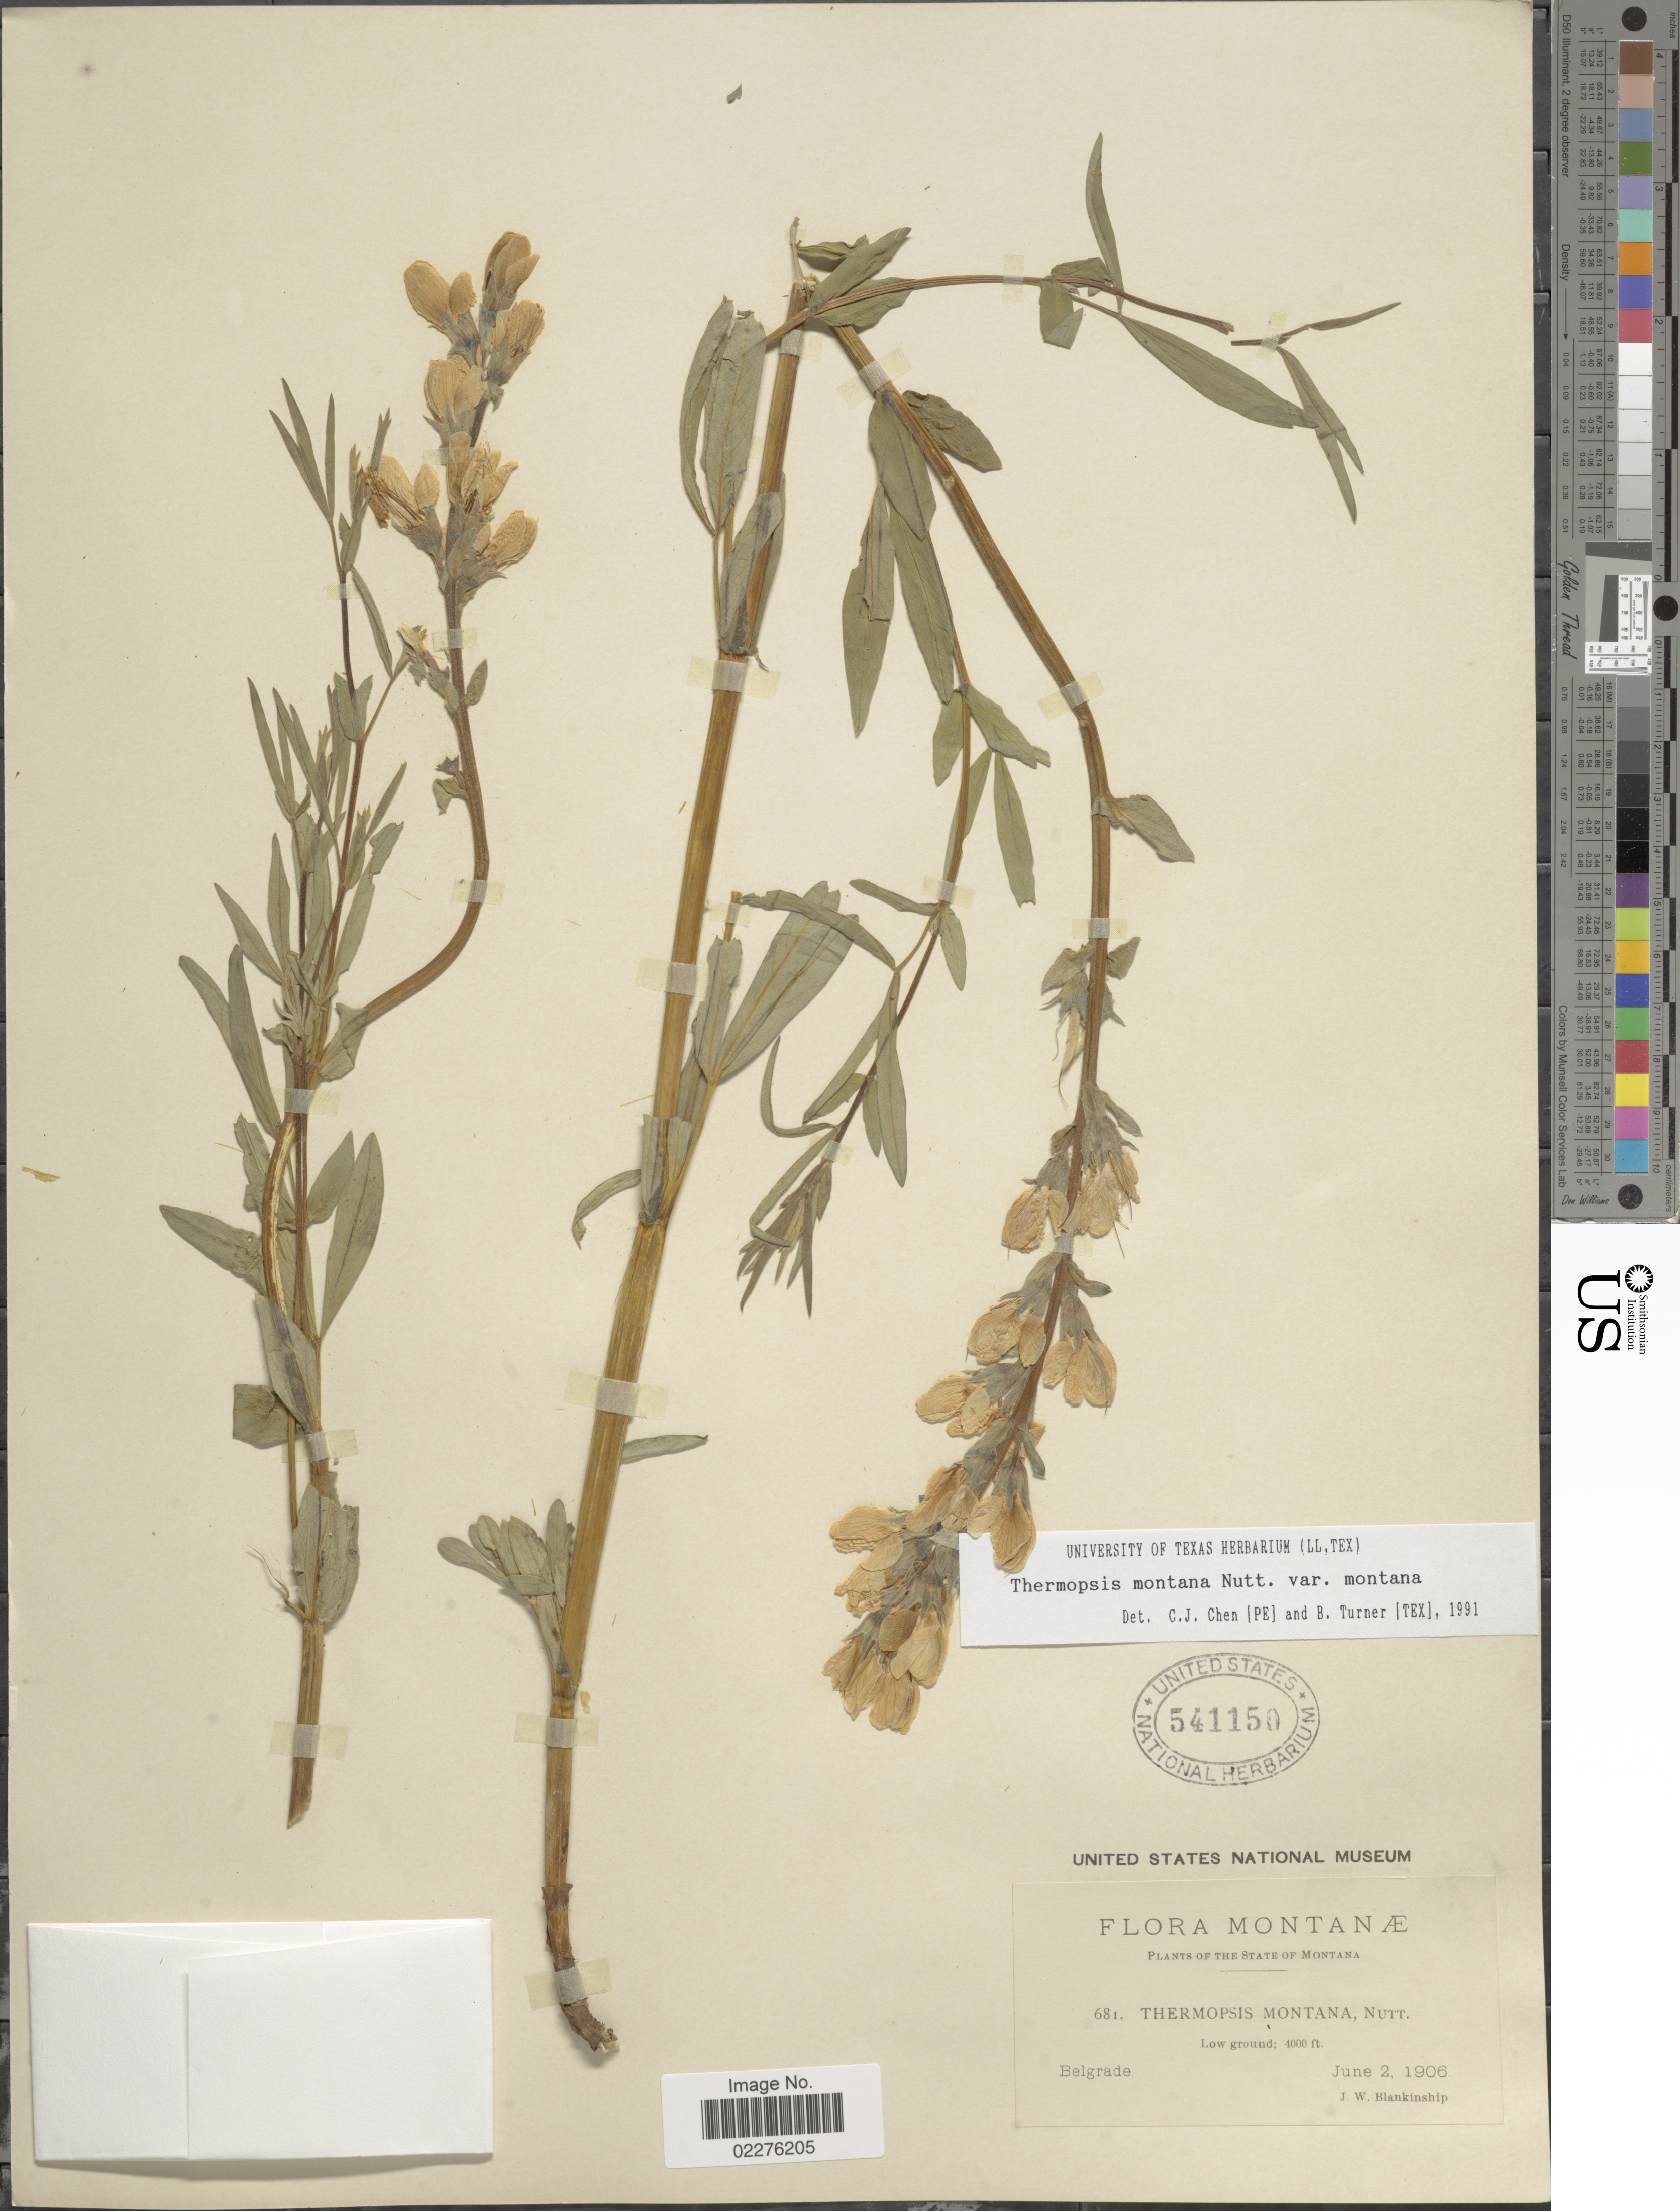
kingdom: Plantae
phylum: Tracheophyta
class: Magnoliopsida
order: Fabales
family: Fabaceae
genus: Thermopsis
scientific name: Thermopsis montana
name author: Nutt.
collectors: J. W. Blankinship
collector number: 681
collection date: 1906-06-02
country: United States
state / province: Montana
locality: The State of Montana, Belgrade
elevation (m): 1219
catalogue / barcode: US 541150